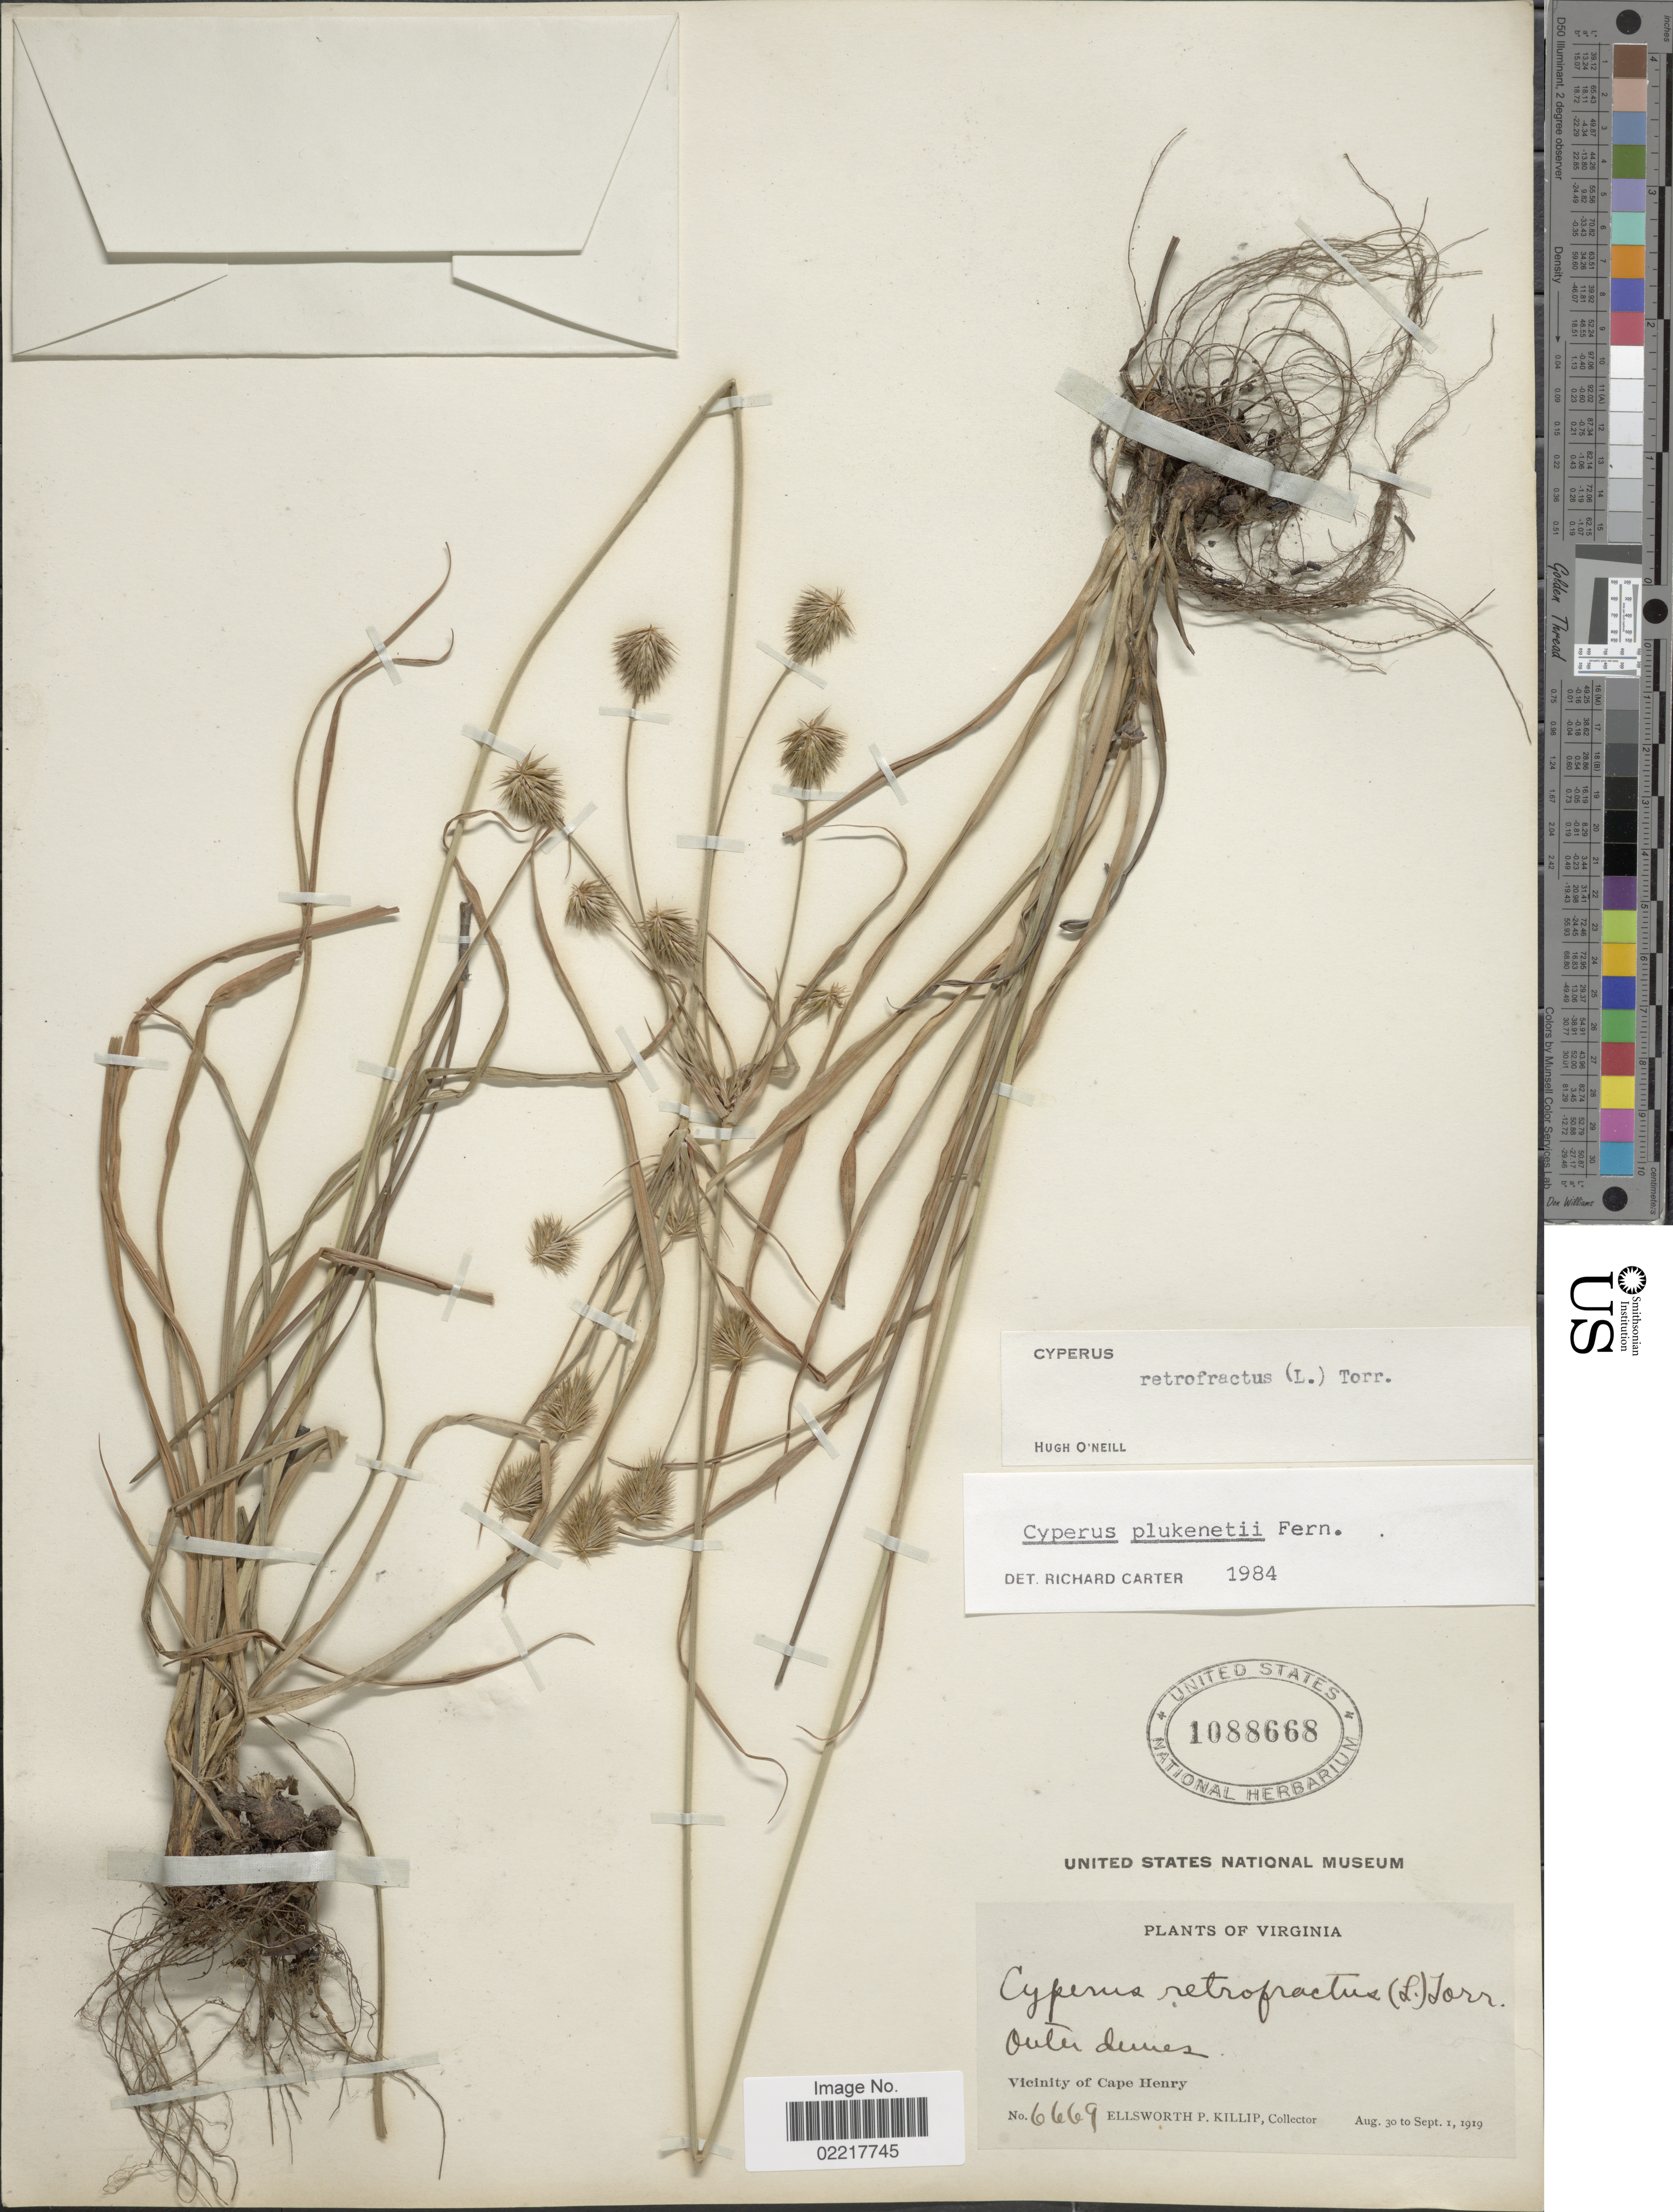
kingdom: Plantae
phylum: Tracheophyta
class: Liliopsida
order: Poales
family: Cyperaceae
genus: Cyperus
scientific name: Cyperus plukenetii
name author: Fernald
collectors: E. P. Killip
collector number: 6669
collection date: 1919-08-30/1919-09-01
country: United States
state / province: Virginia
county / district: City of Virginia Beach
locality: Vicinity of Cape Henry. Outer dunes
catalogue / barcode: US 1088668